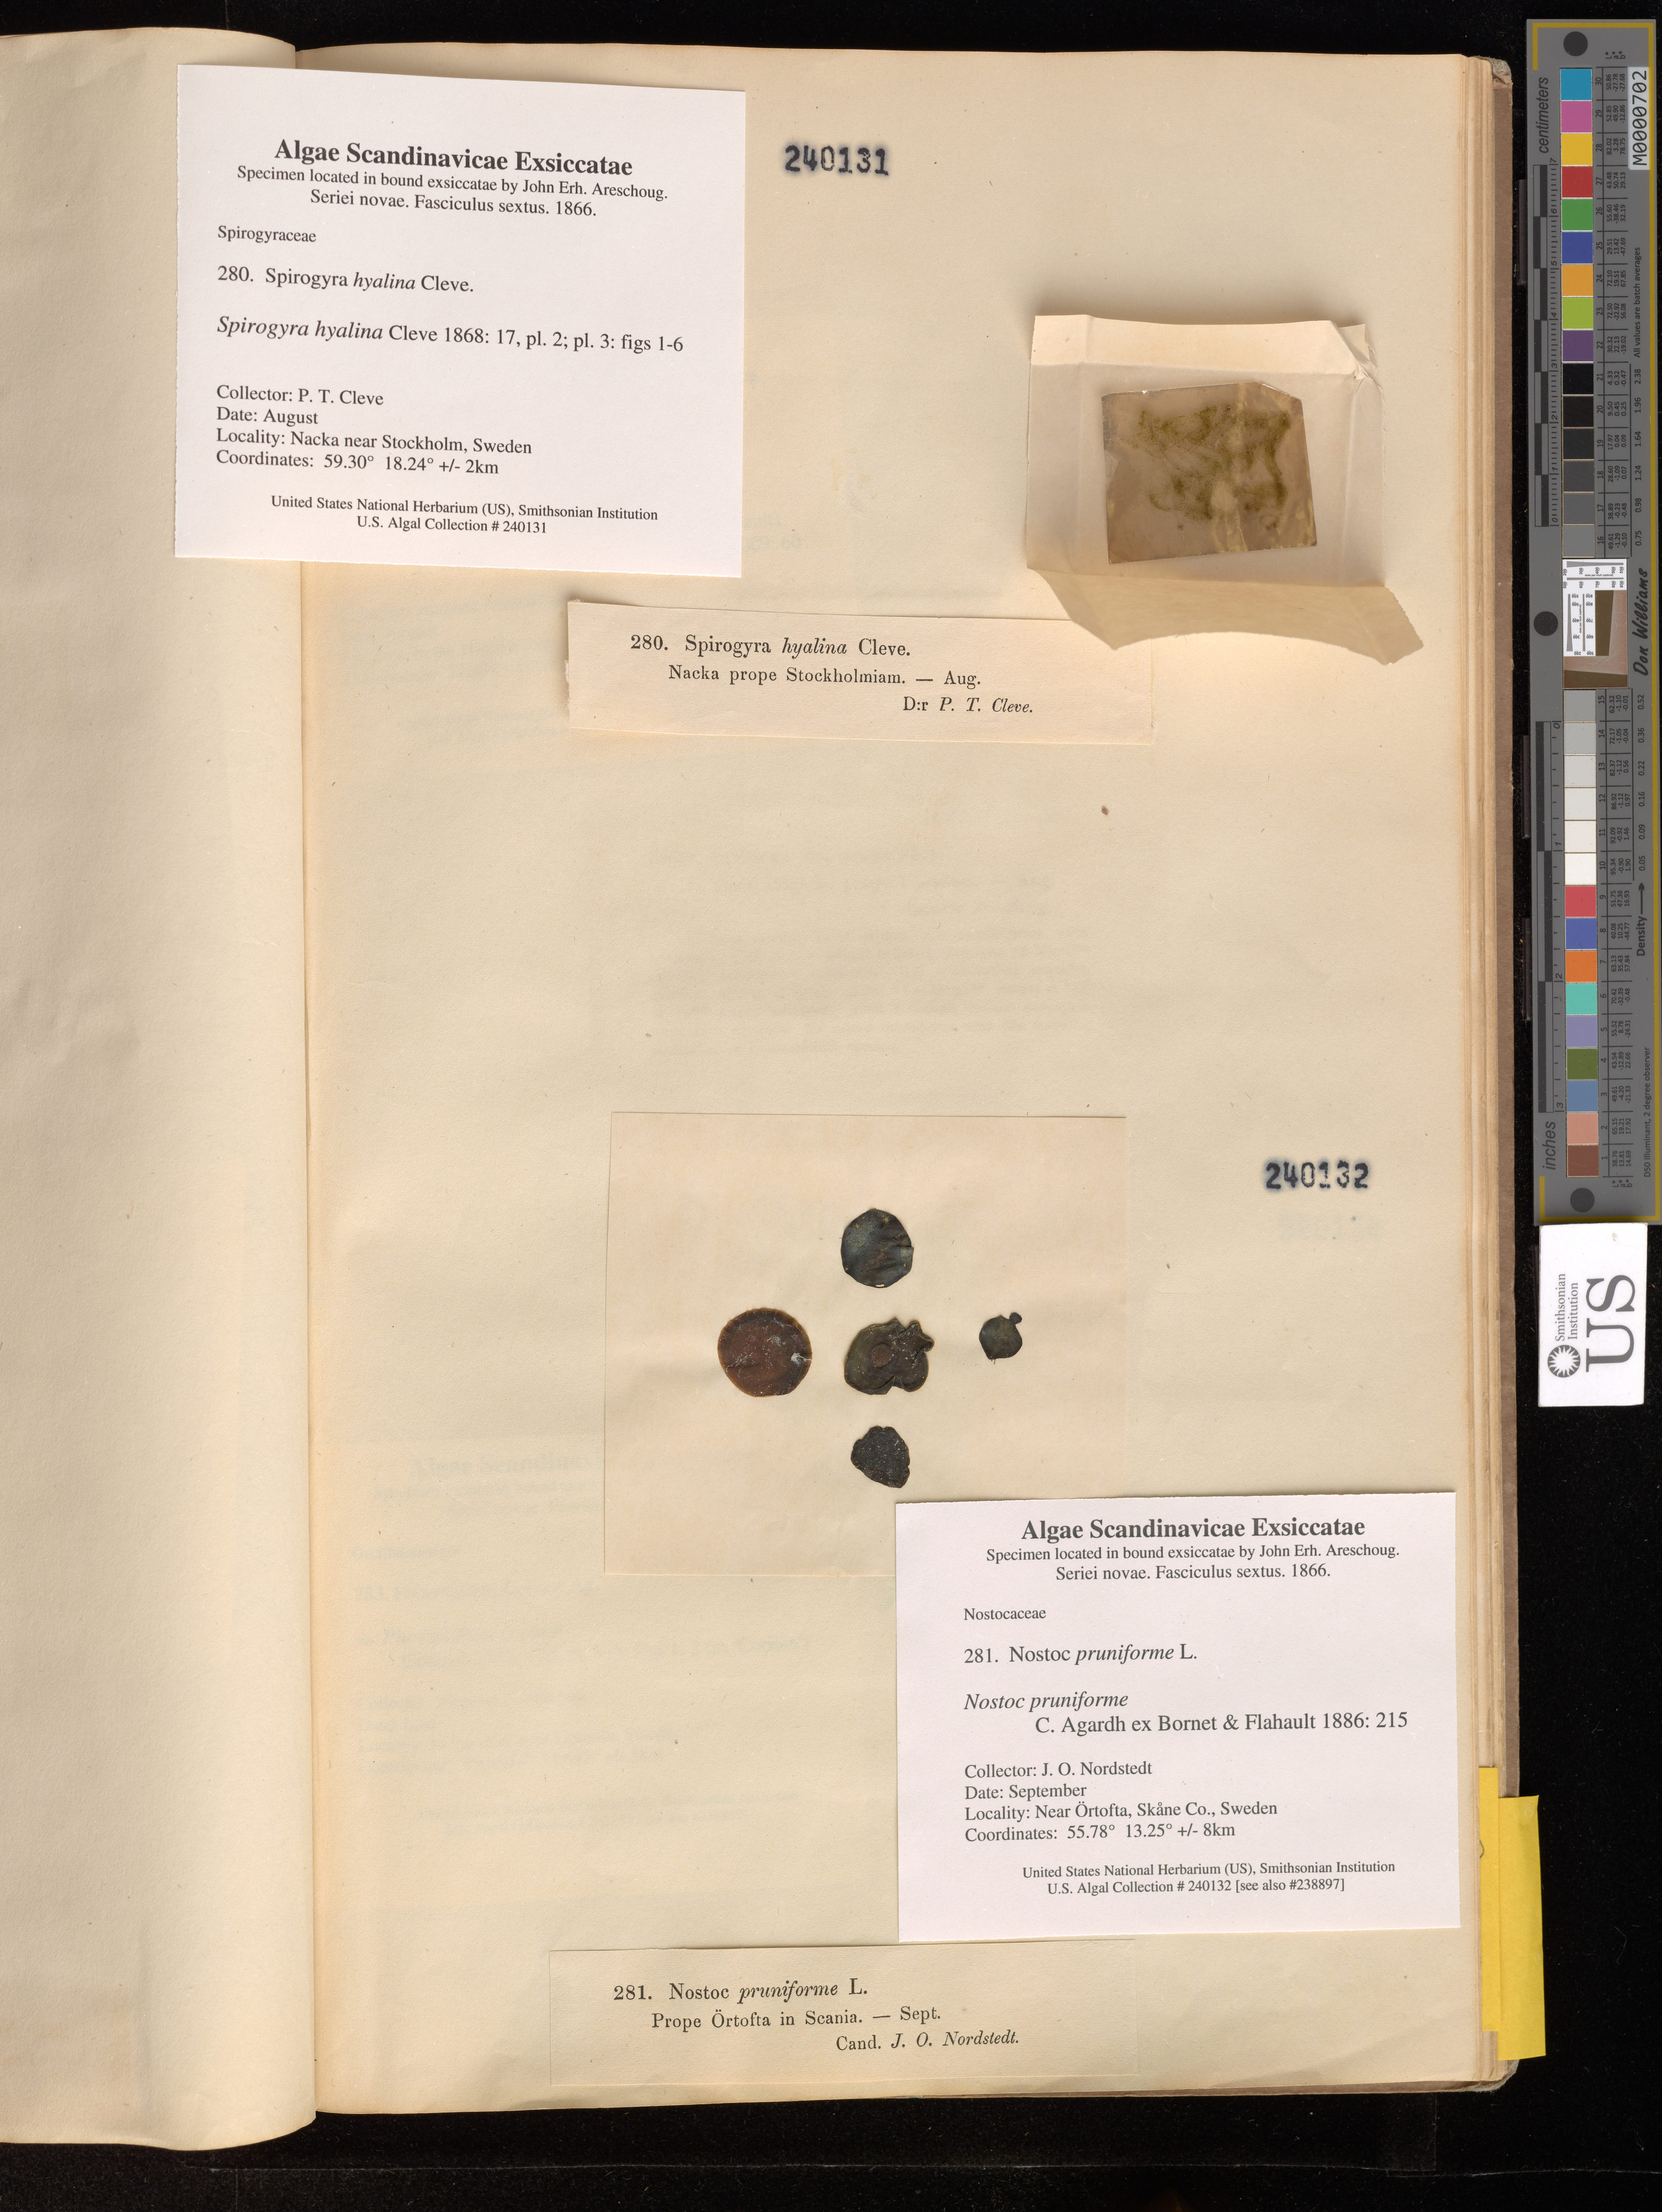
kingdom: Plantae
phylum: Charophyta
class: Zygnematophyceae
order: Zygnematales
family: Zygnemataceae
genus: Spirogyra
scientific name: Spirogyra hyalina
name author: Cleve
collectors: P. Cleve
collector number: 281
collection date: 1866-08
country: Sweden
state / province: Stockholm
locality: Nacka near Stockholm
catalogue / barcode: US 240131